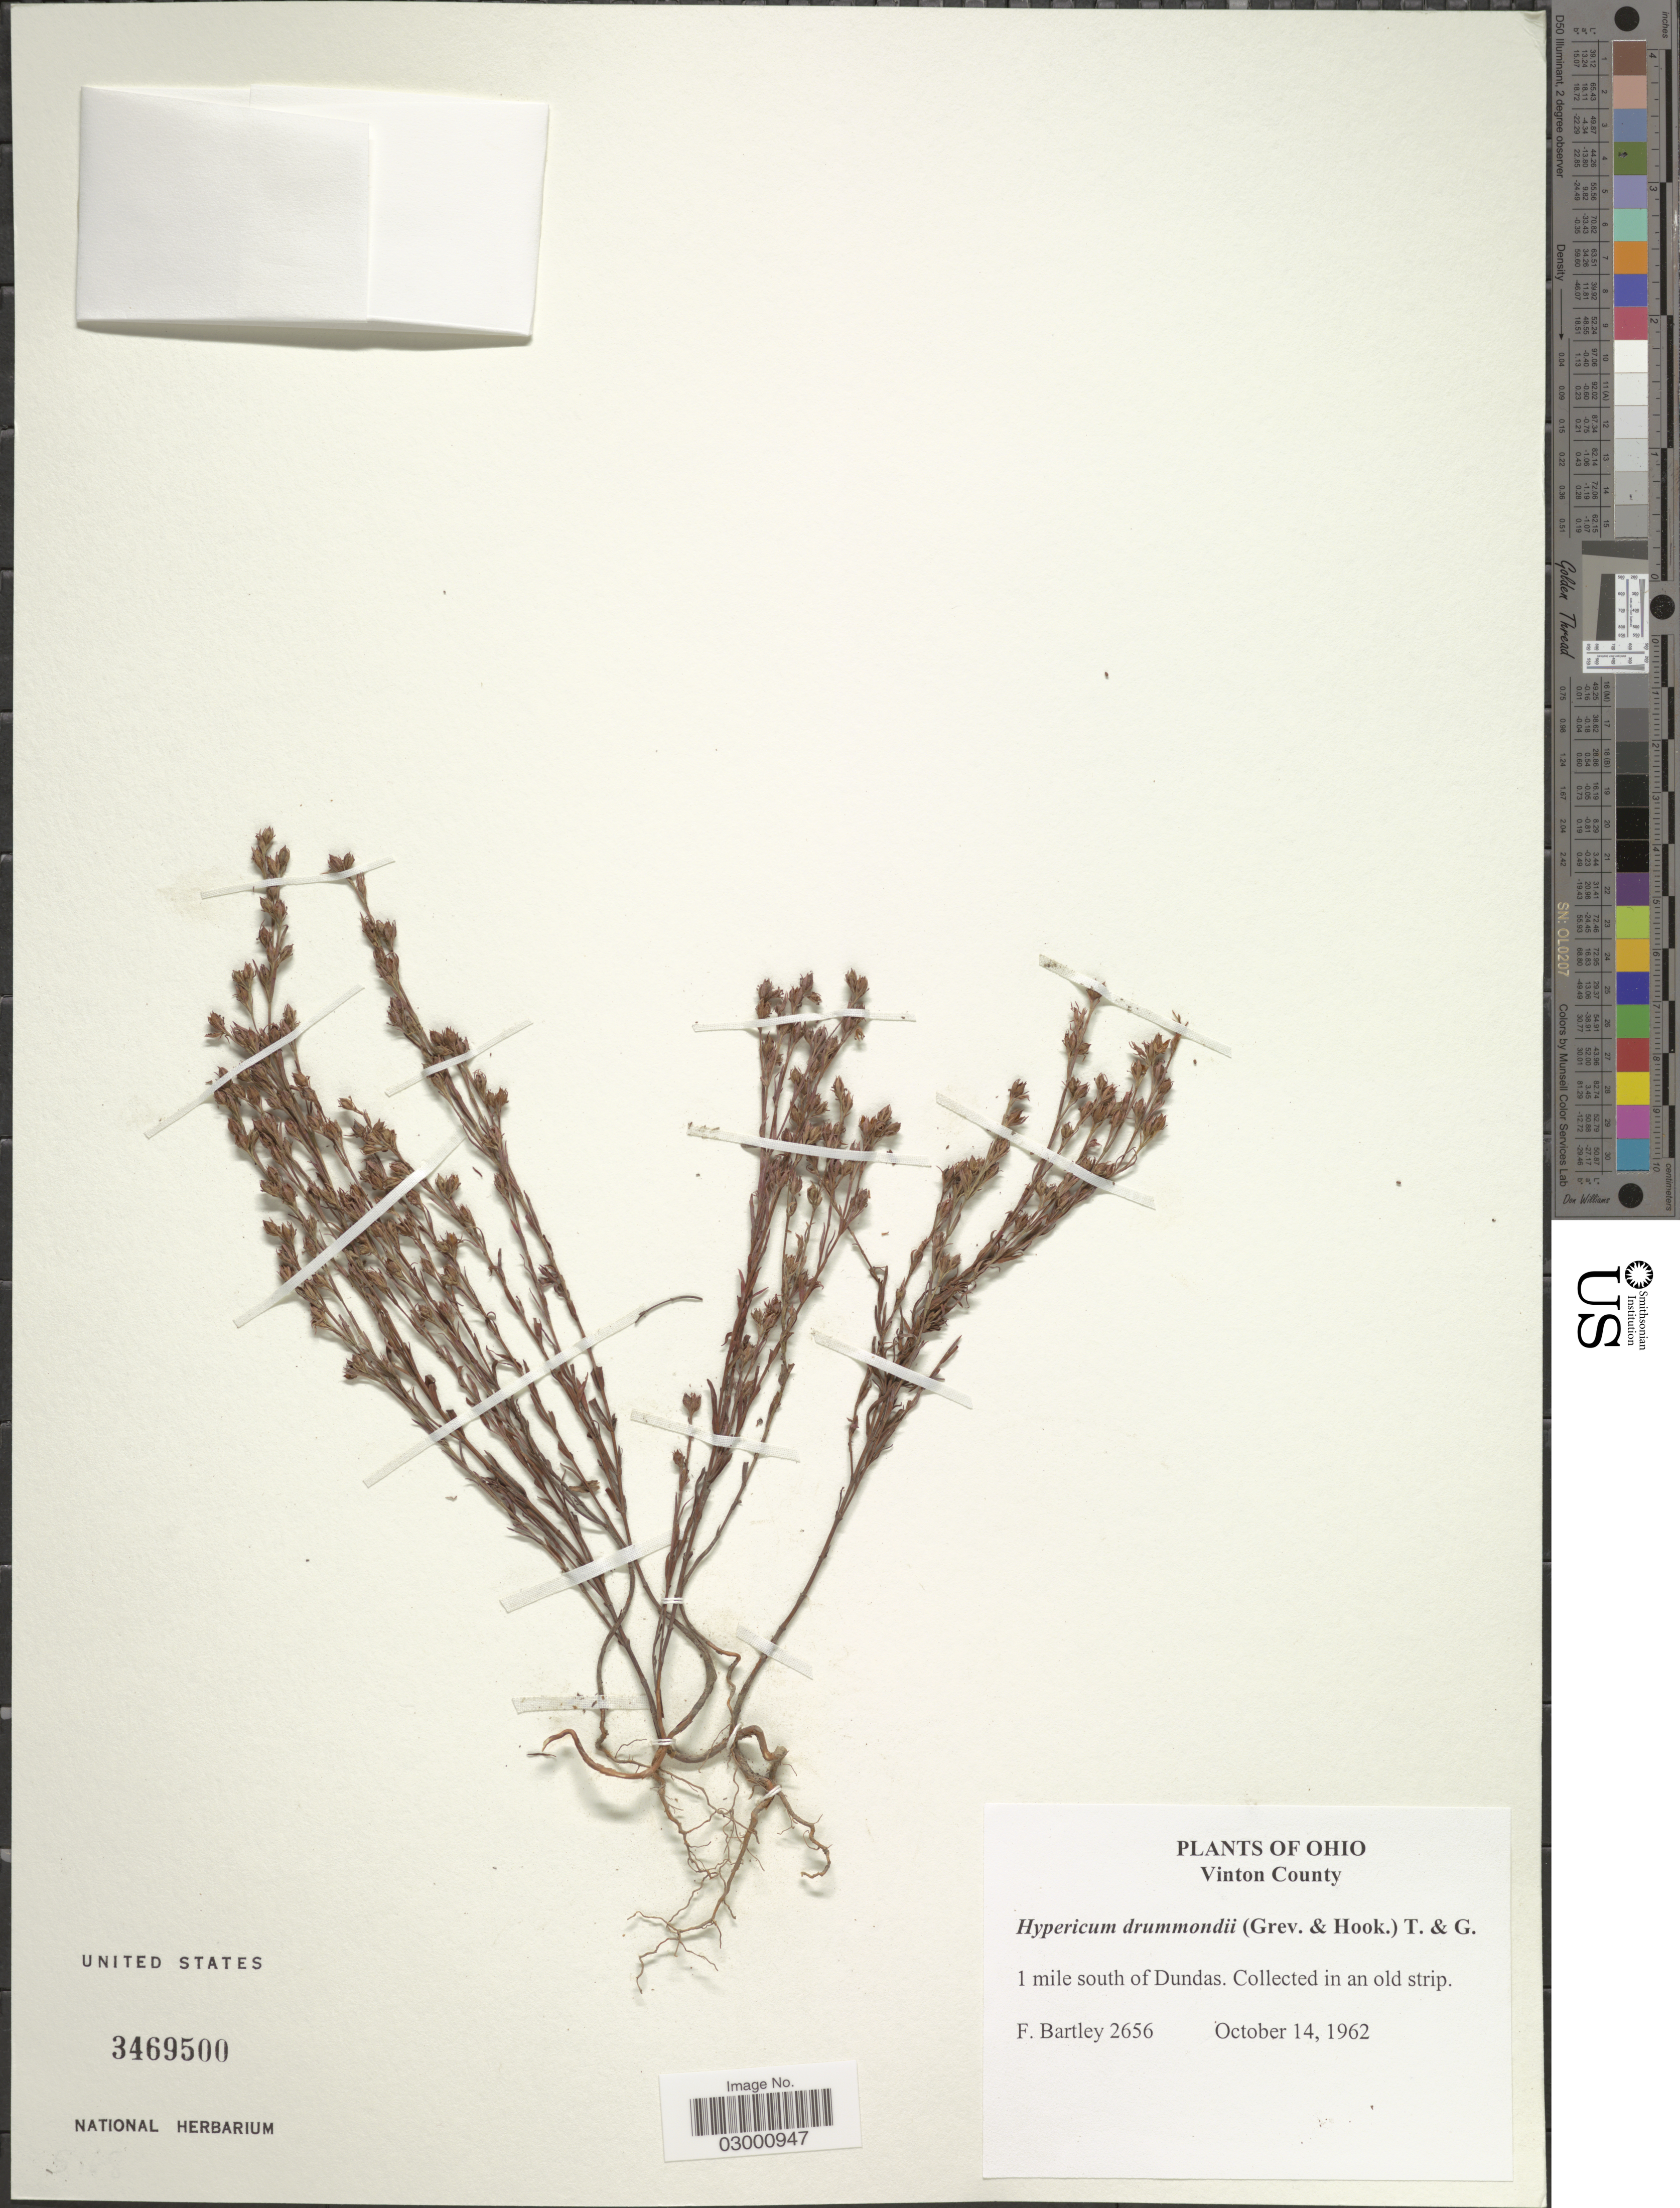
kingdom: Plantae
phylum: Tracheophyta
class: Magnoliopsida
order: Malpighiales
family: Hypericaceae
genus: Hypericum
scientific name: Hypericum drummondii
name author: (Grev. & Hook.) Torr. & A. Gray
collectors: F. Bartley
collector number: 2656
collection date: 1962-10-14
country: United States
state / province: Ohio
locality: Vinton County. 1 mile south of Dundas. In a old strip.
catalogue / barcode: US 3469500